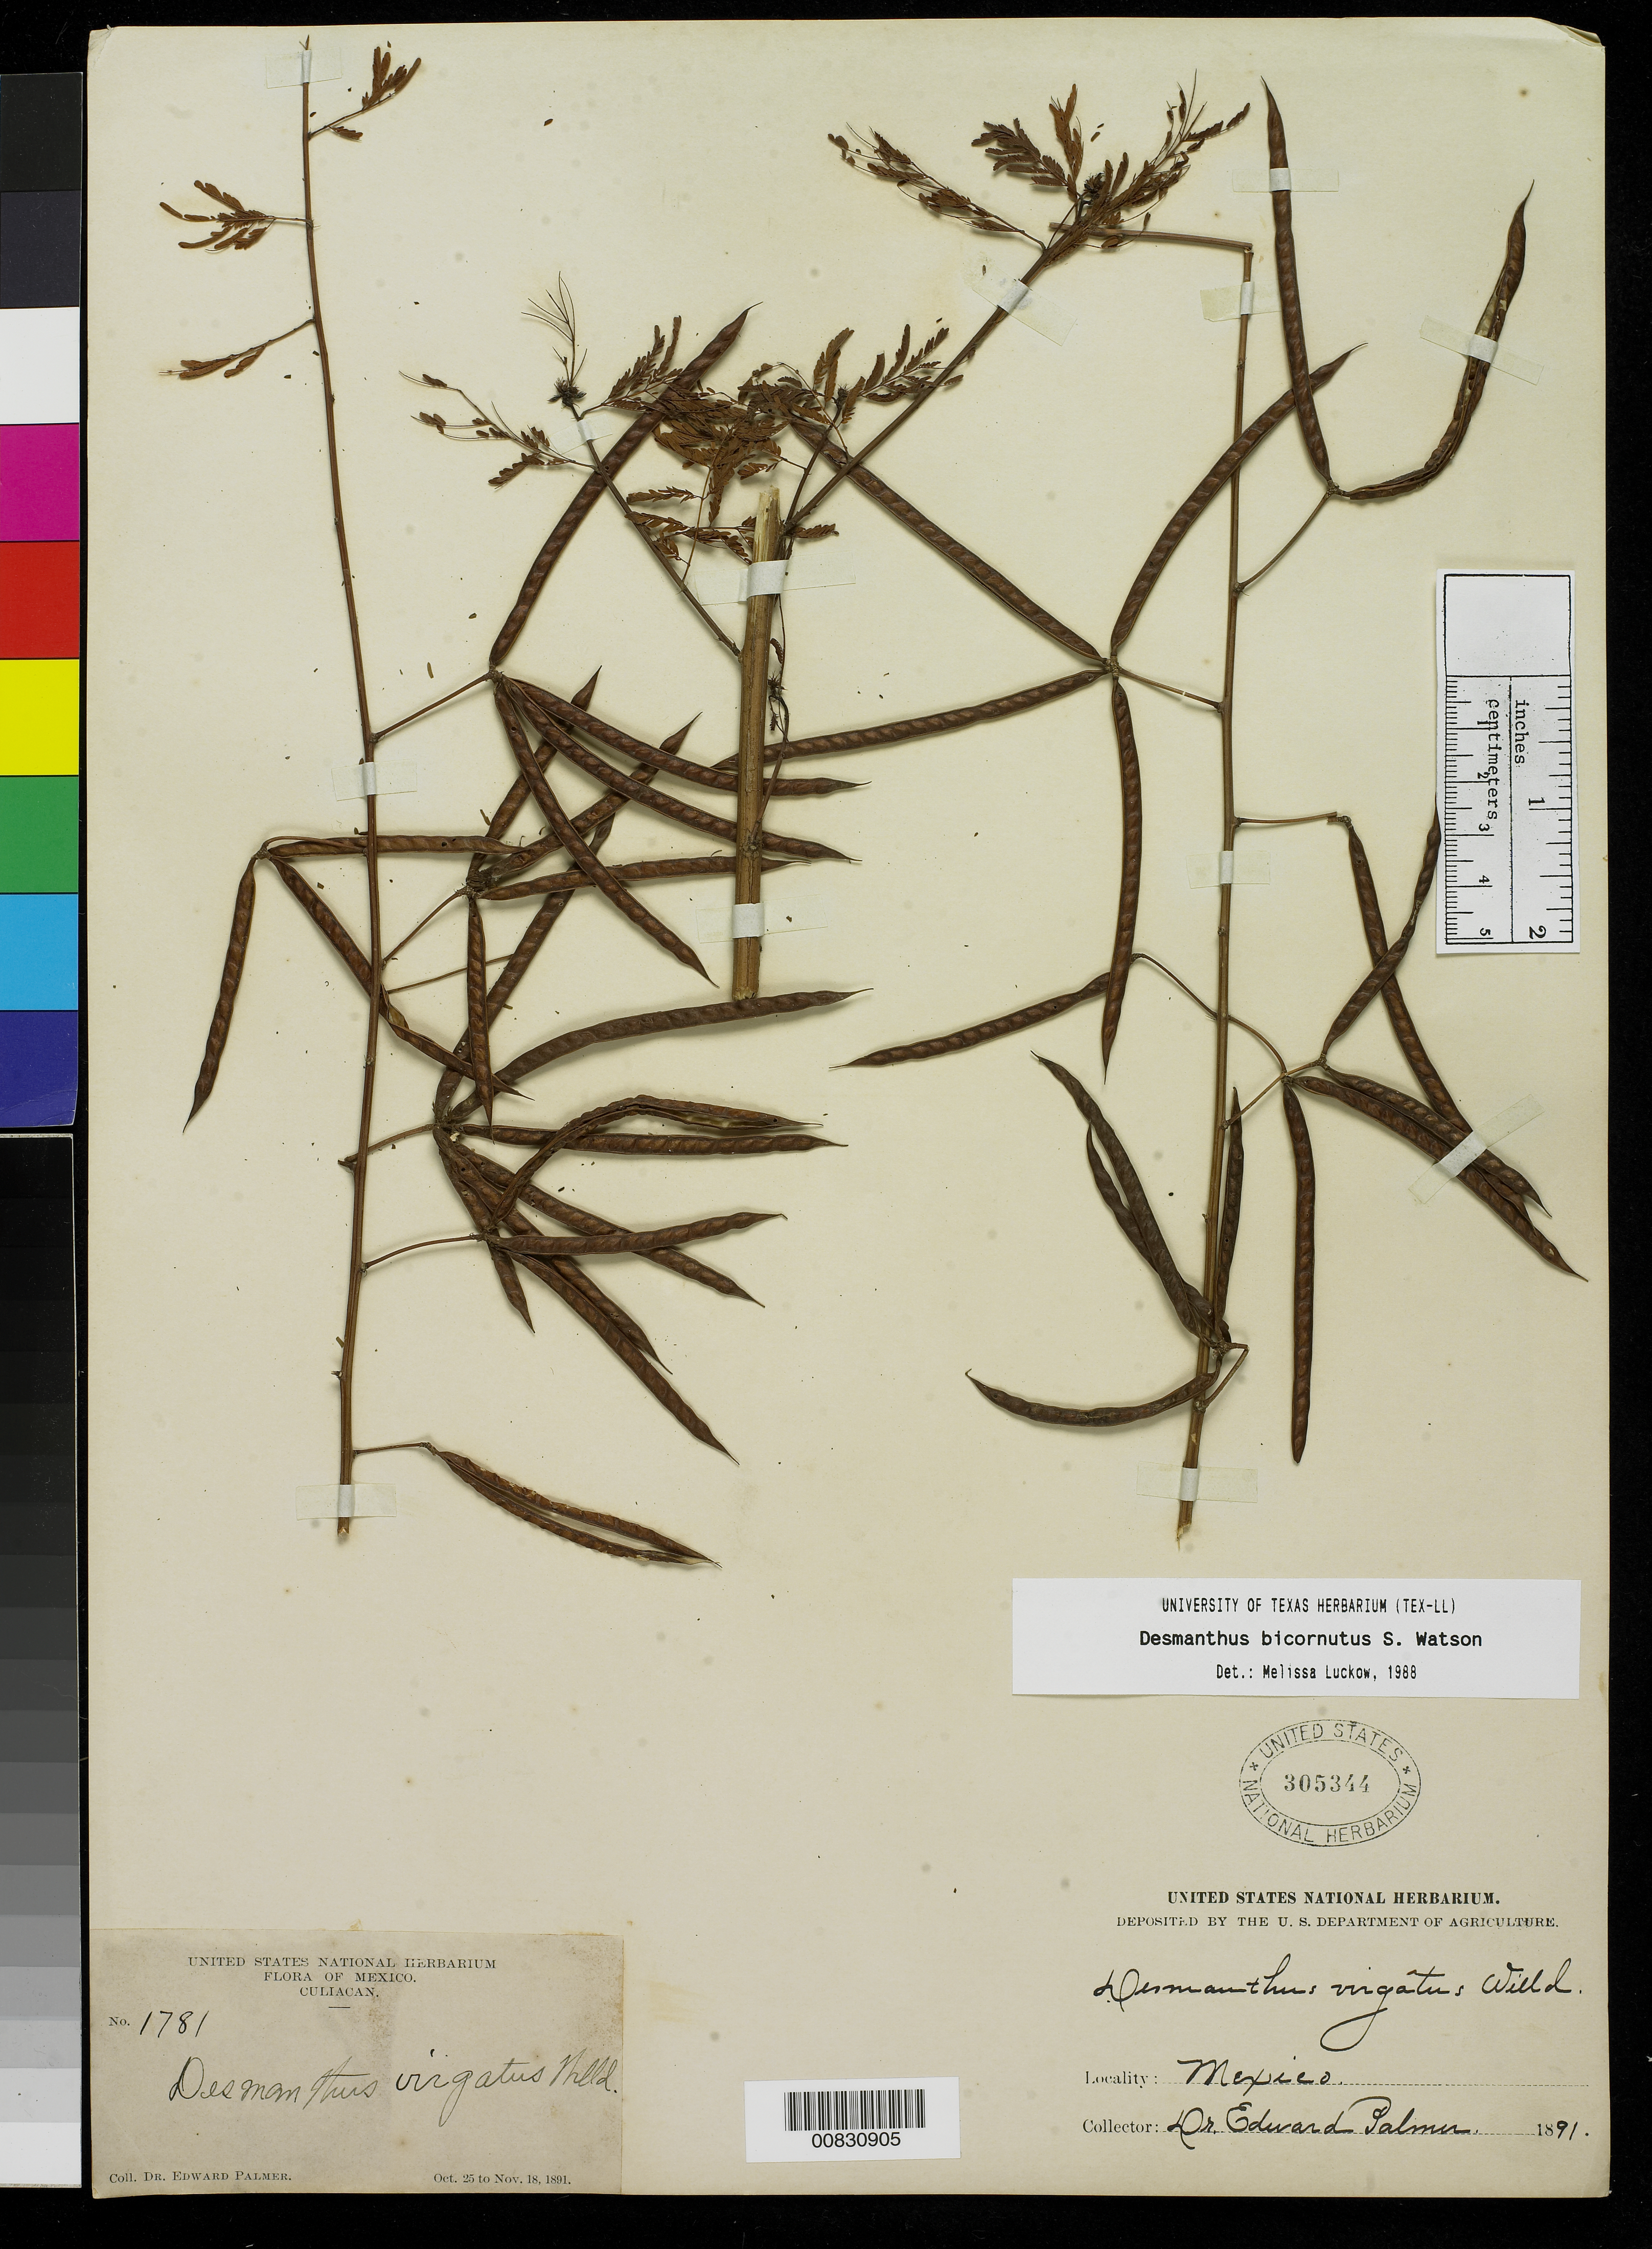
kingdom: Plantae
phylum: Tracheophyta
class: Magnoliopsida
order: Fabales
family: Fabaceae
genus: Desmanthus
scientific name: Desmanthus bicornutus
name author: S. Watson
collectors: E. Palmer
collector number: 1781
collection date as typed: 25 Oct 1891 to 18 Nov 1891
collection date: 1891-10-25/1891-11-18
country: Mexico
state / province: Sinaloa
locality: Culiacan, Sinaloa.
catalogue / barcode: US 305344